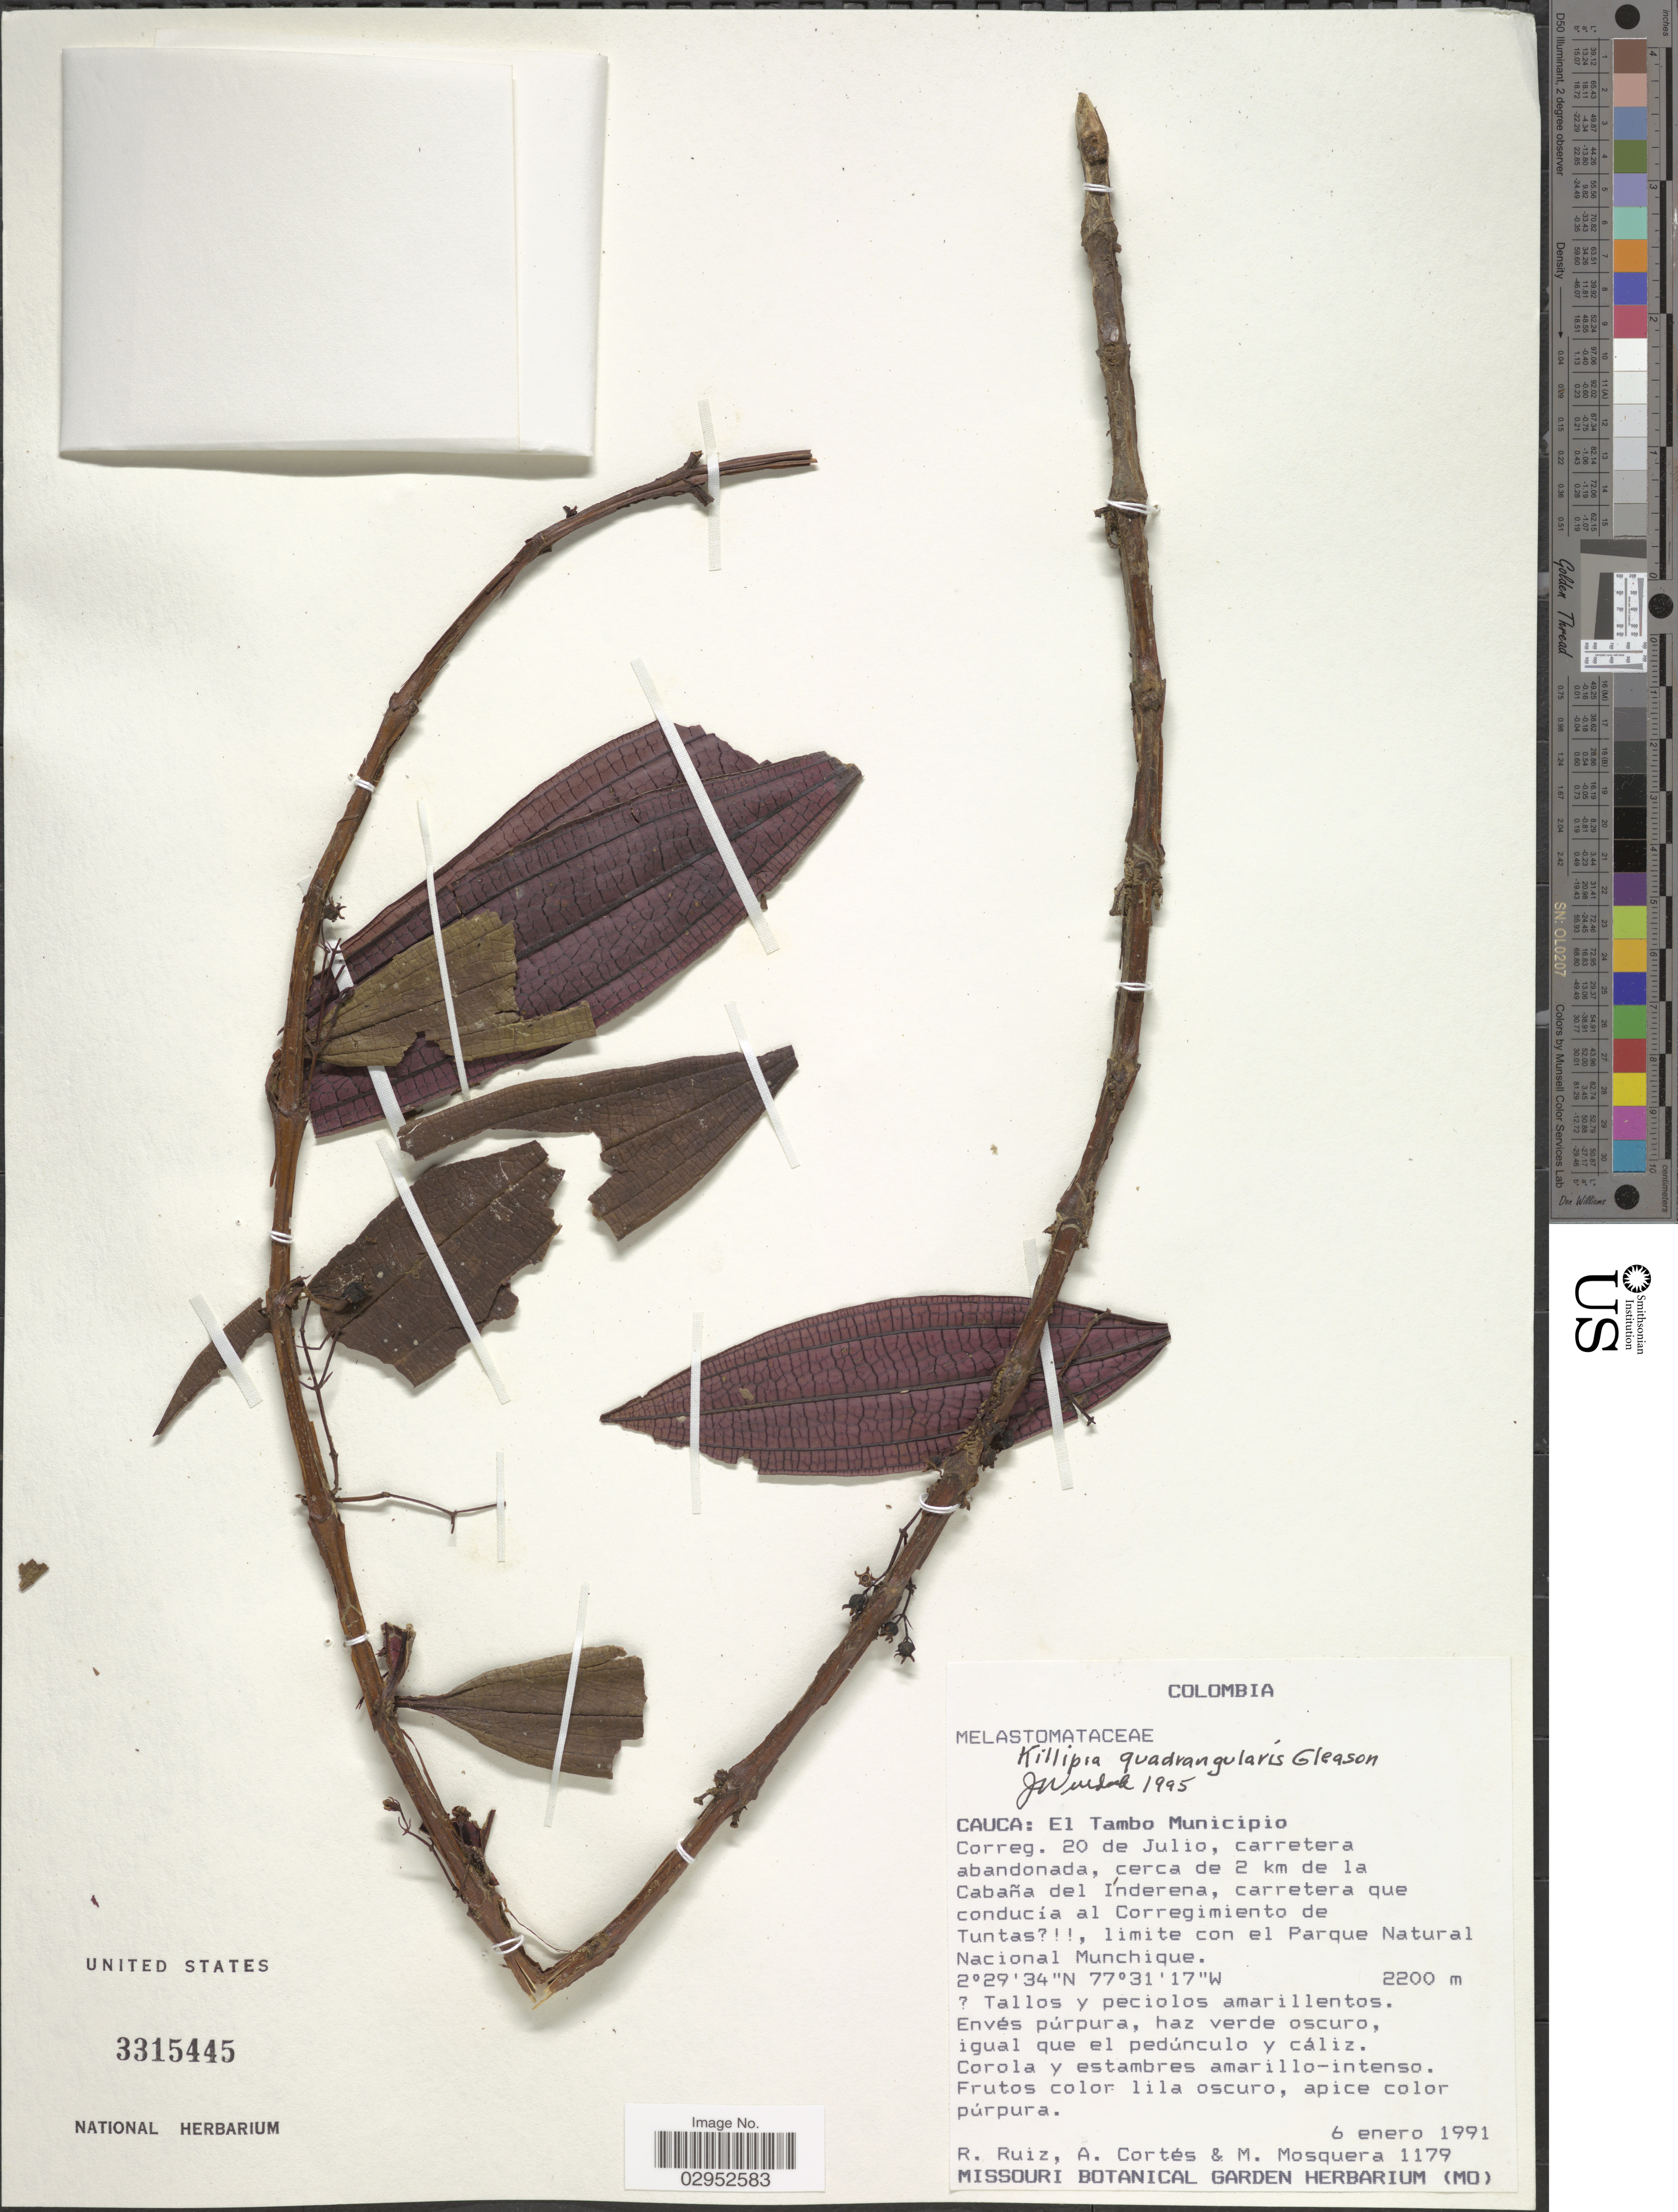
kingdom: Plantae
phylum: Tracheophyta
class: Magnoliopsida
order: Myrtales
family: Melastomataceae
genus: Killipia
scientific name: Killipia quadrangularis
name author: Gleason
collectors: R. Ruiz, A. Cortès & M. Mosquera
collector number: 1179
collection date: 1991-01-06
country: Colombia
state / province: Cauca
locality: El Tambo Municipio, Correg. 20 de Julio, carretera abandonada, cerca de 2 km de la Cabaña del Inderena, carretera que conducía al Corregimiento de Tuntas, limite con el Parque Natural Nacional Munchique.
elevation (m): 2200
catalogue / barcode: US 3315445